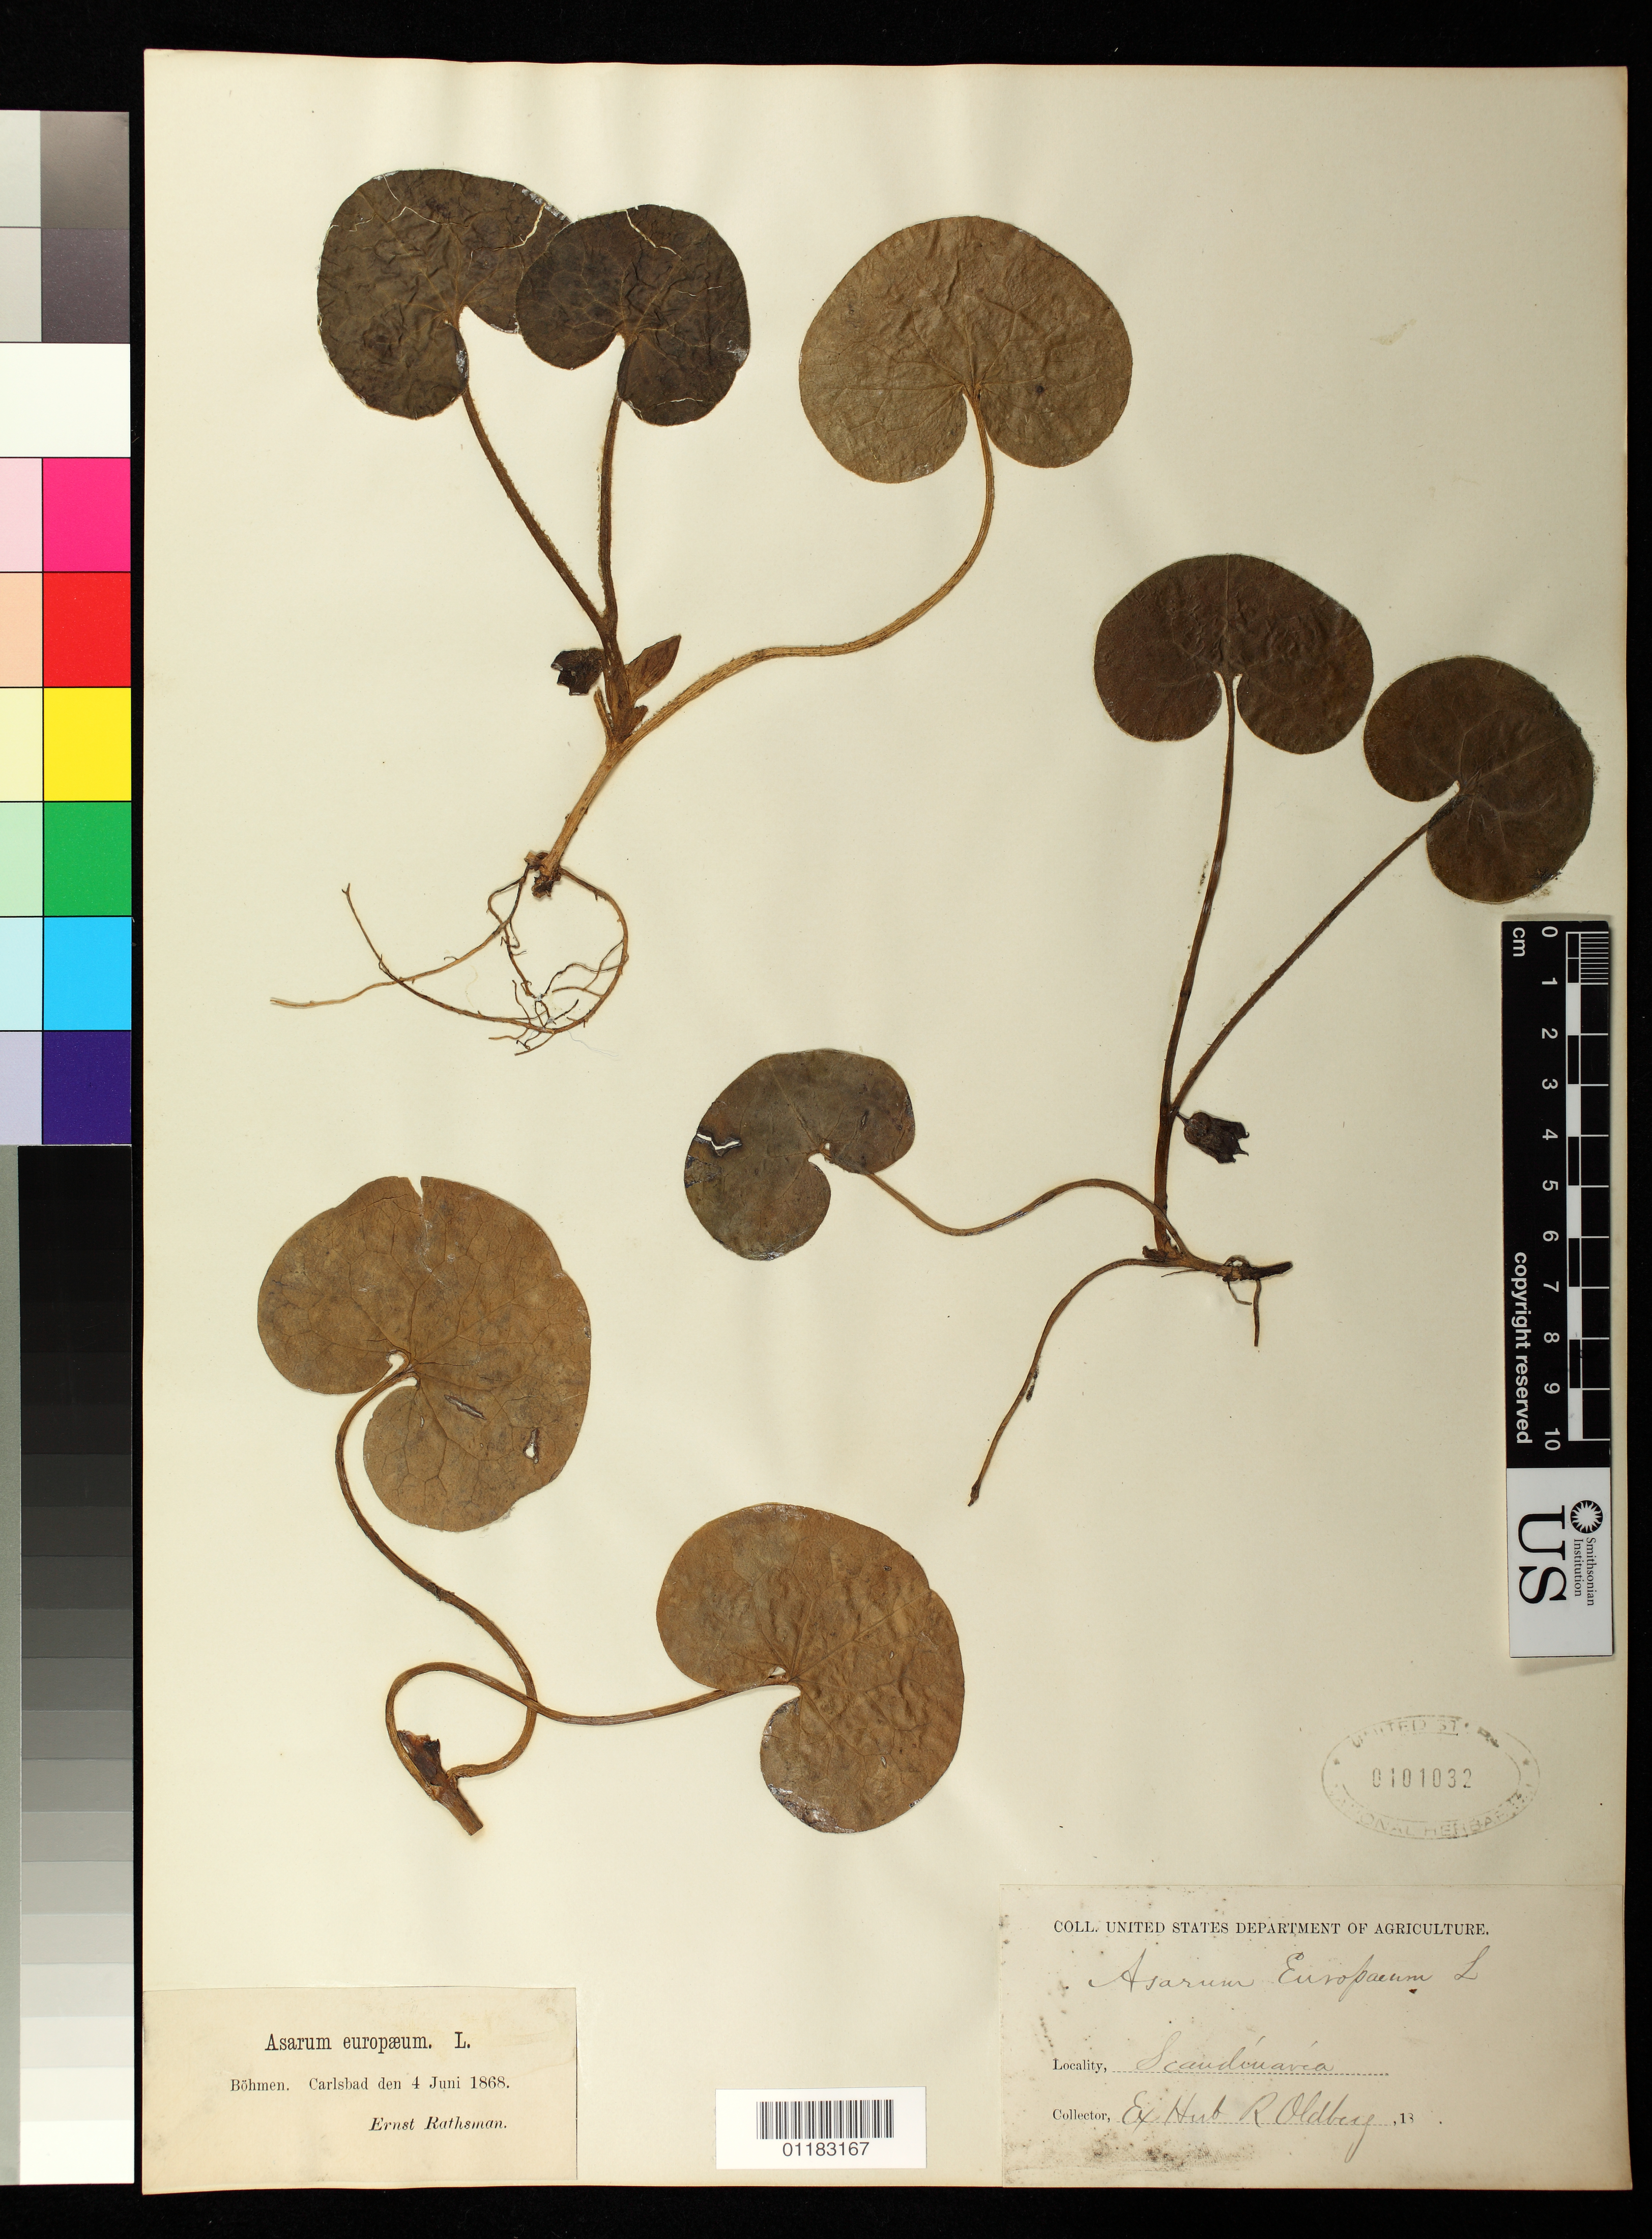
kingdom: Plantae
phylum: Tracheophyta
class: Magnoliopsida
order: Piperales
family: Aristolochiaceae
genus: Asarum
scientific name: Asarum europaeum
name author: L.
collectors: E. Rathsman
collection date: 1868-06-04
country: Czechia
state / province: Carlsbad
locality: Böhmen [Bohemia], Carlsbad [Karlovy Vary]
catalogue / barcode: US 101032